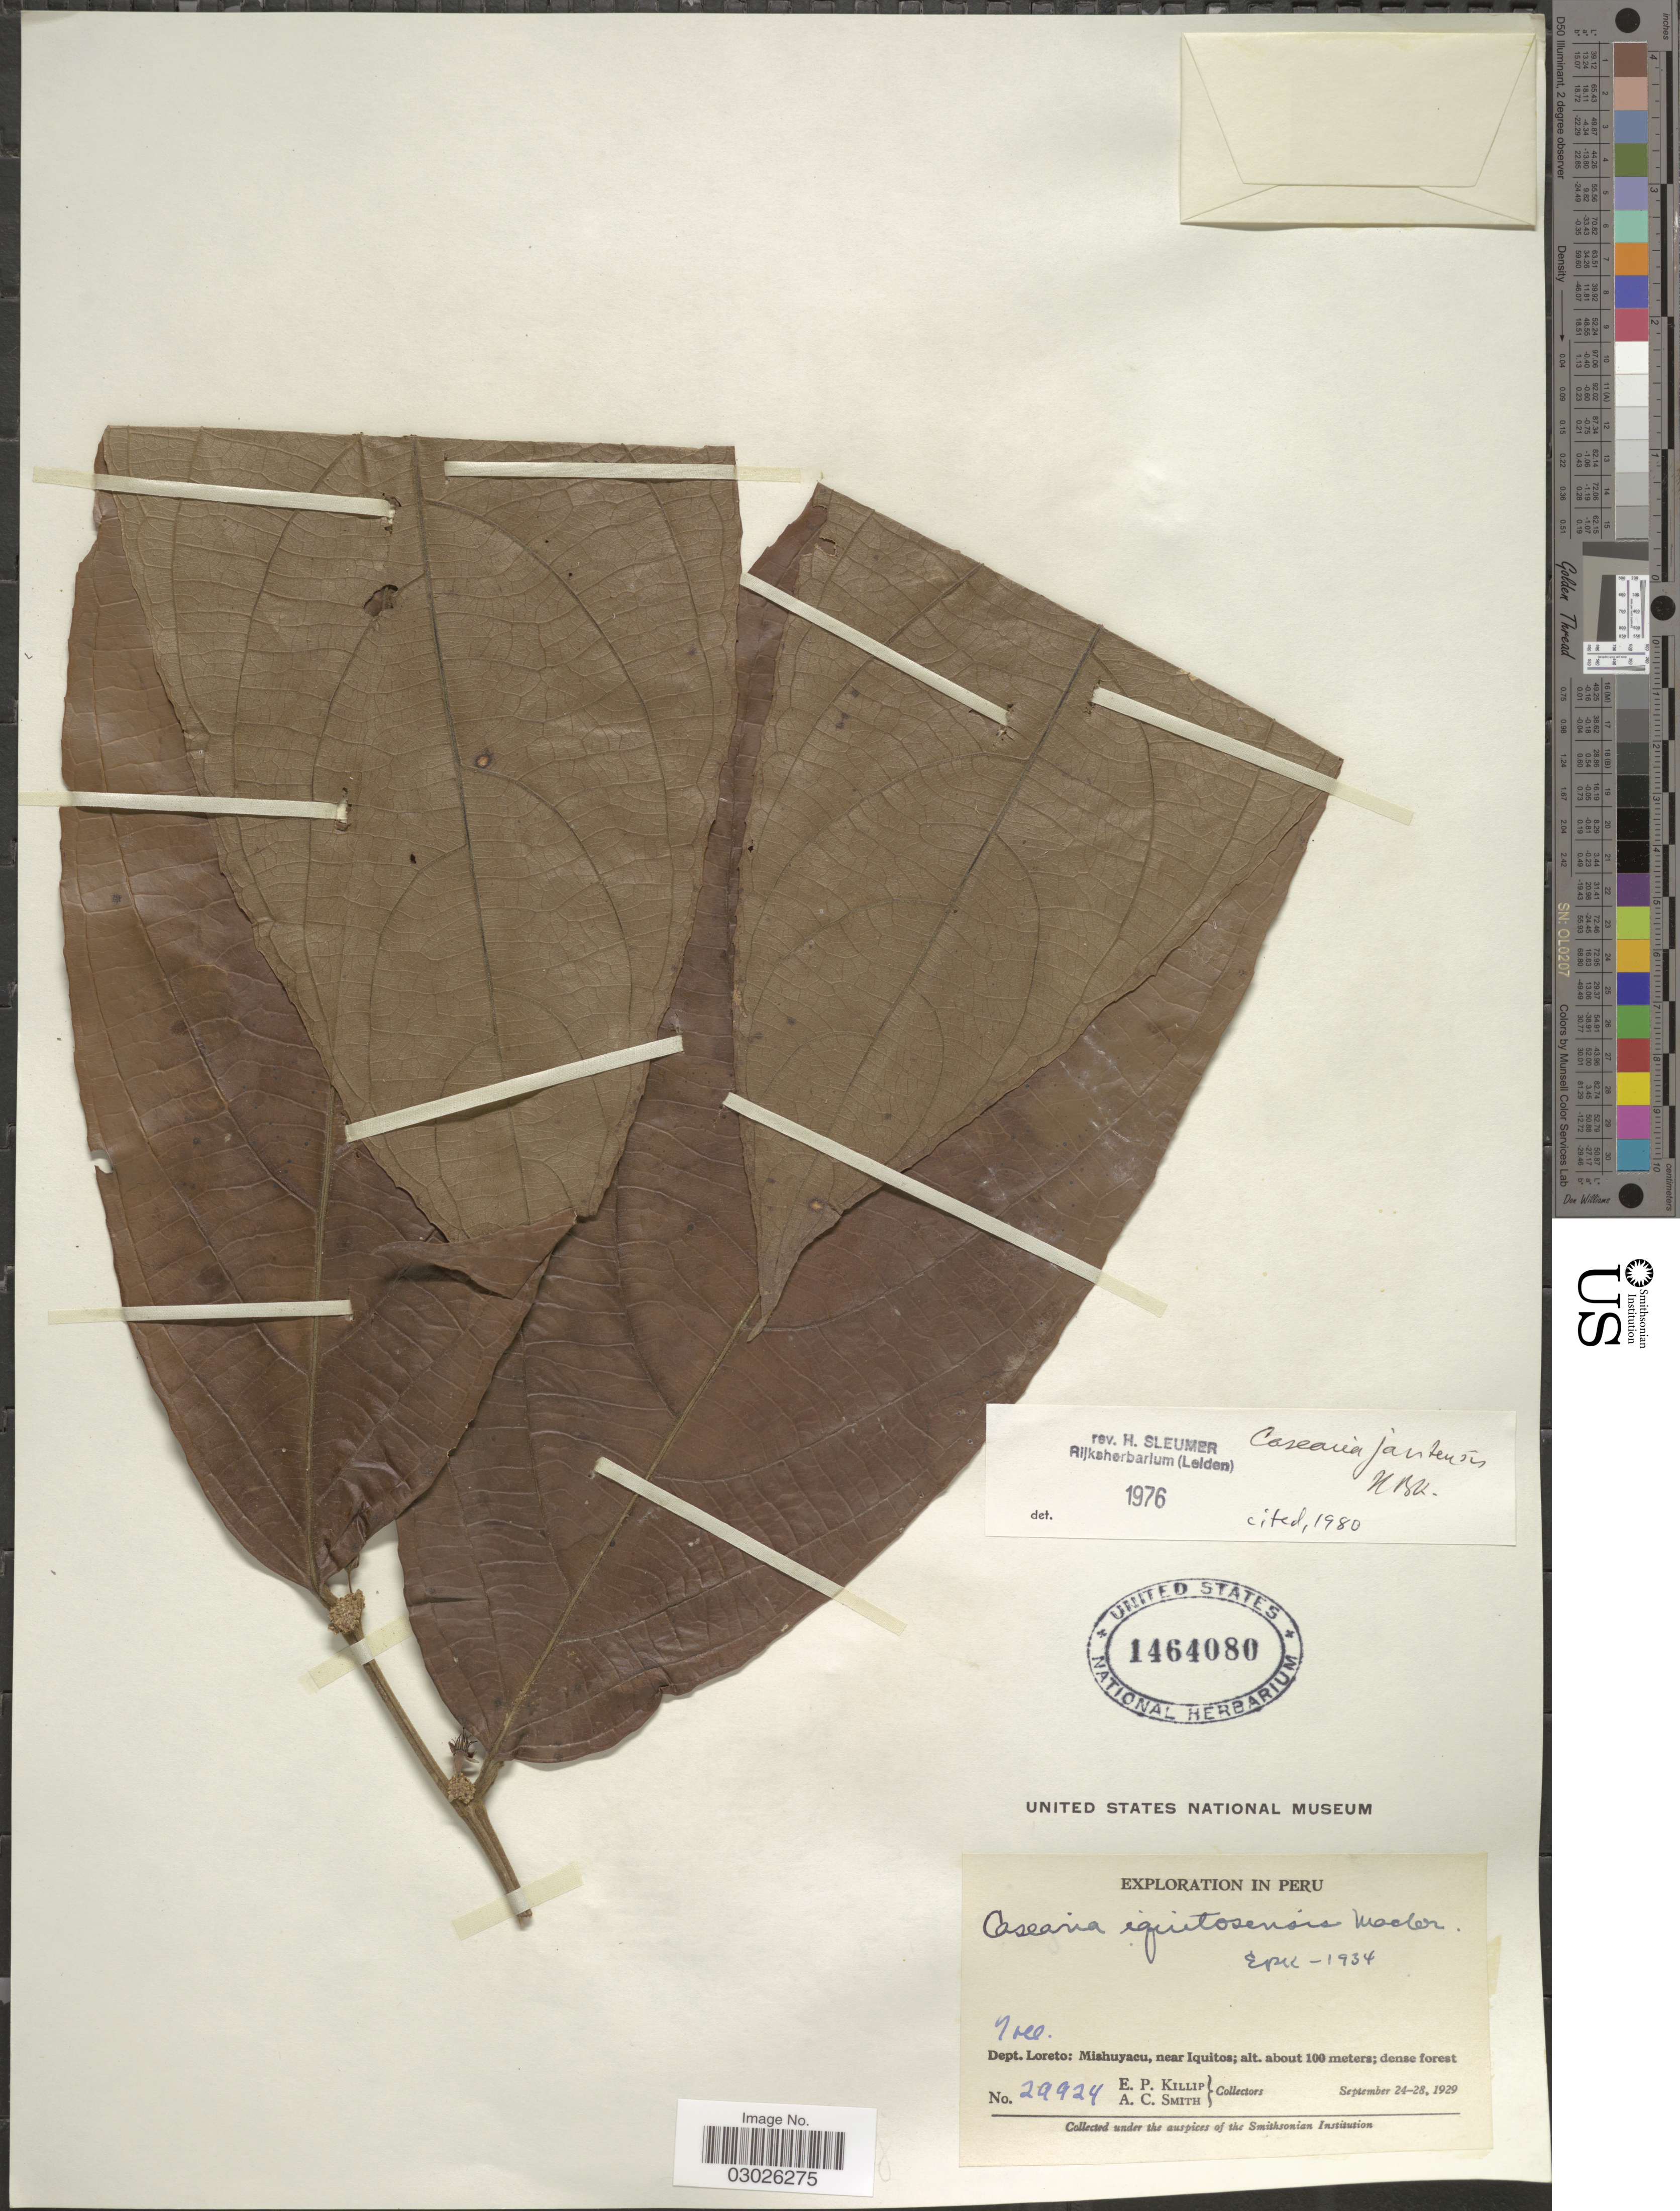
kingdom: Plantae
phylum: Tracheophyta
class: Magnoliopsida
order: Malpighiales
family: Salicaceae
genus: Piparea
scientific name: Piparea multiflora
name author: C.F. Gaertn.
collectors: E. P. Killip & A. C. Smith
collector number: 29924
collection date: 1929-09-24/1929-09-28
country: Peru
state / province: Loreto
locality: Dept. Loreto: Mishuyacu, near Iquitos.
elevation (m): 100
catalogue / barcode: US 1464080